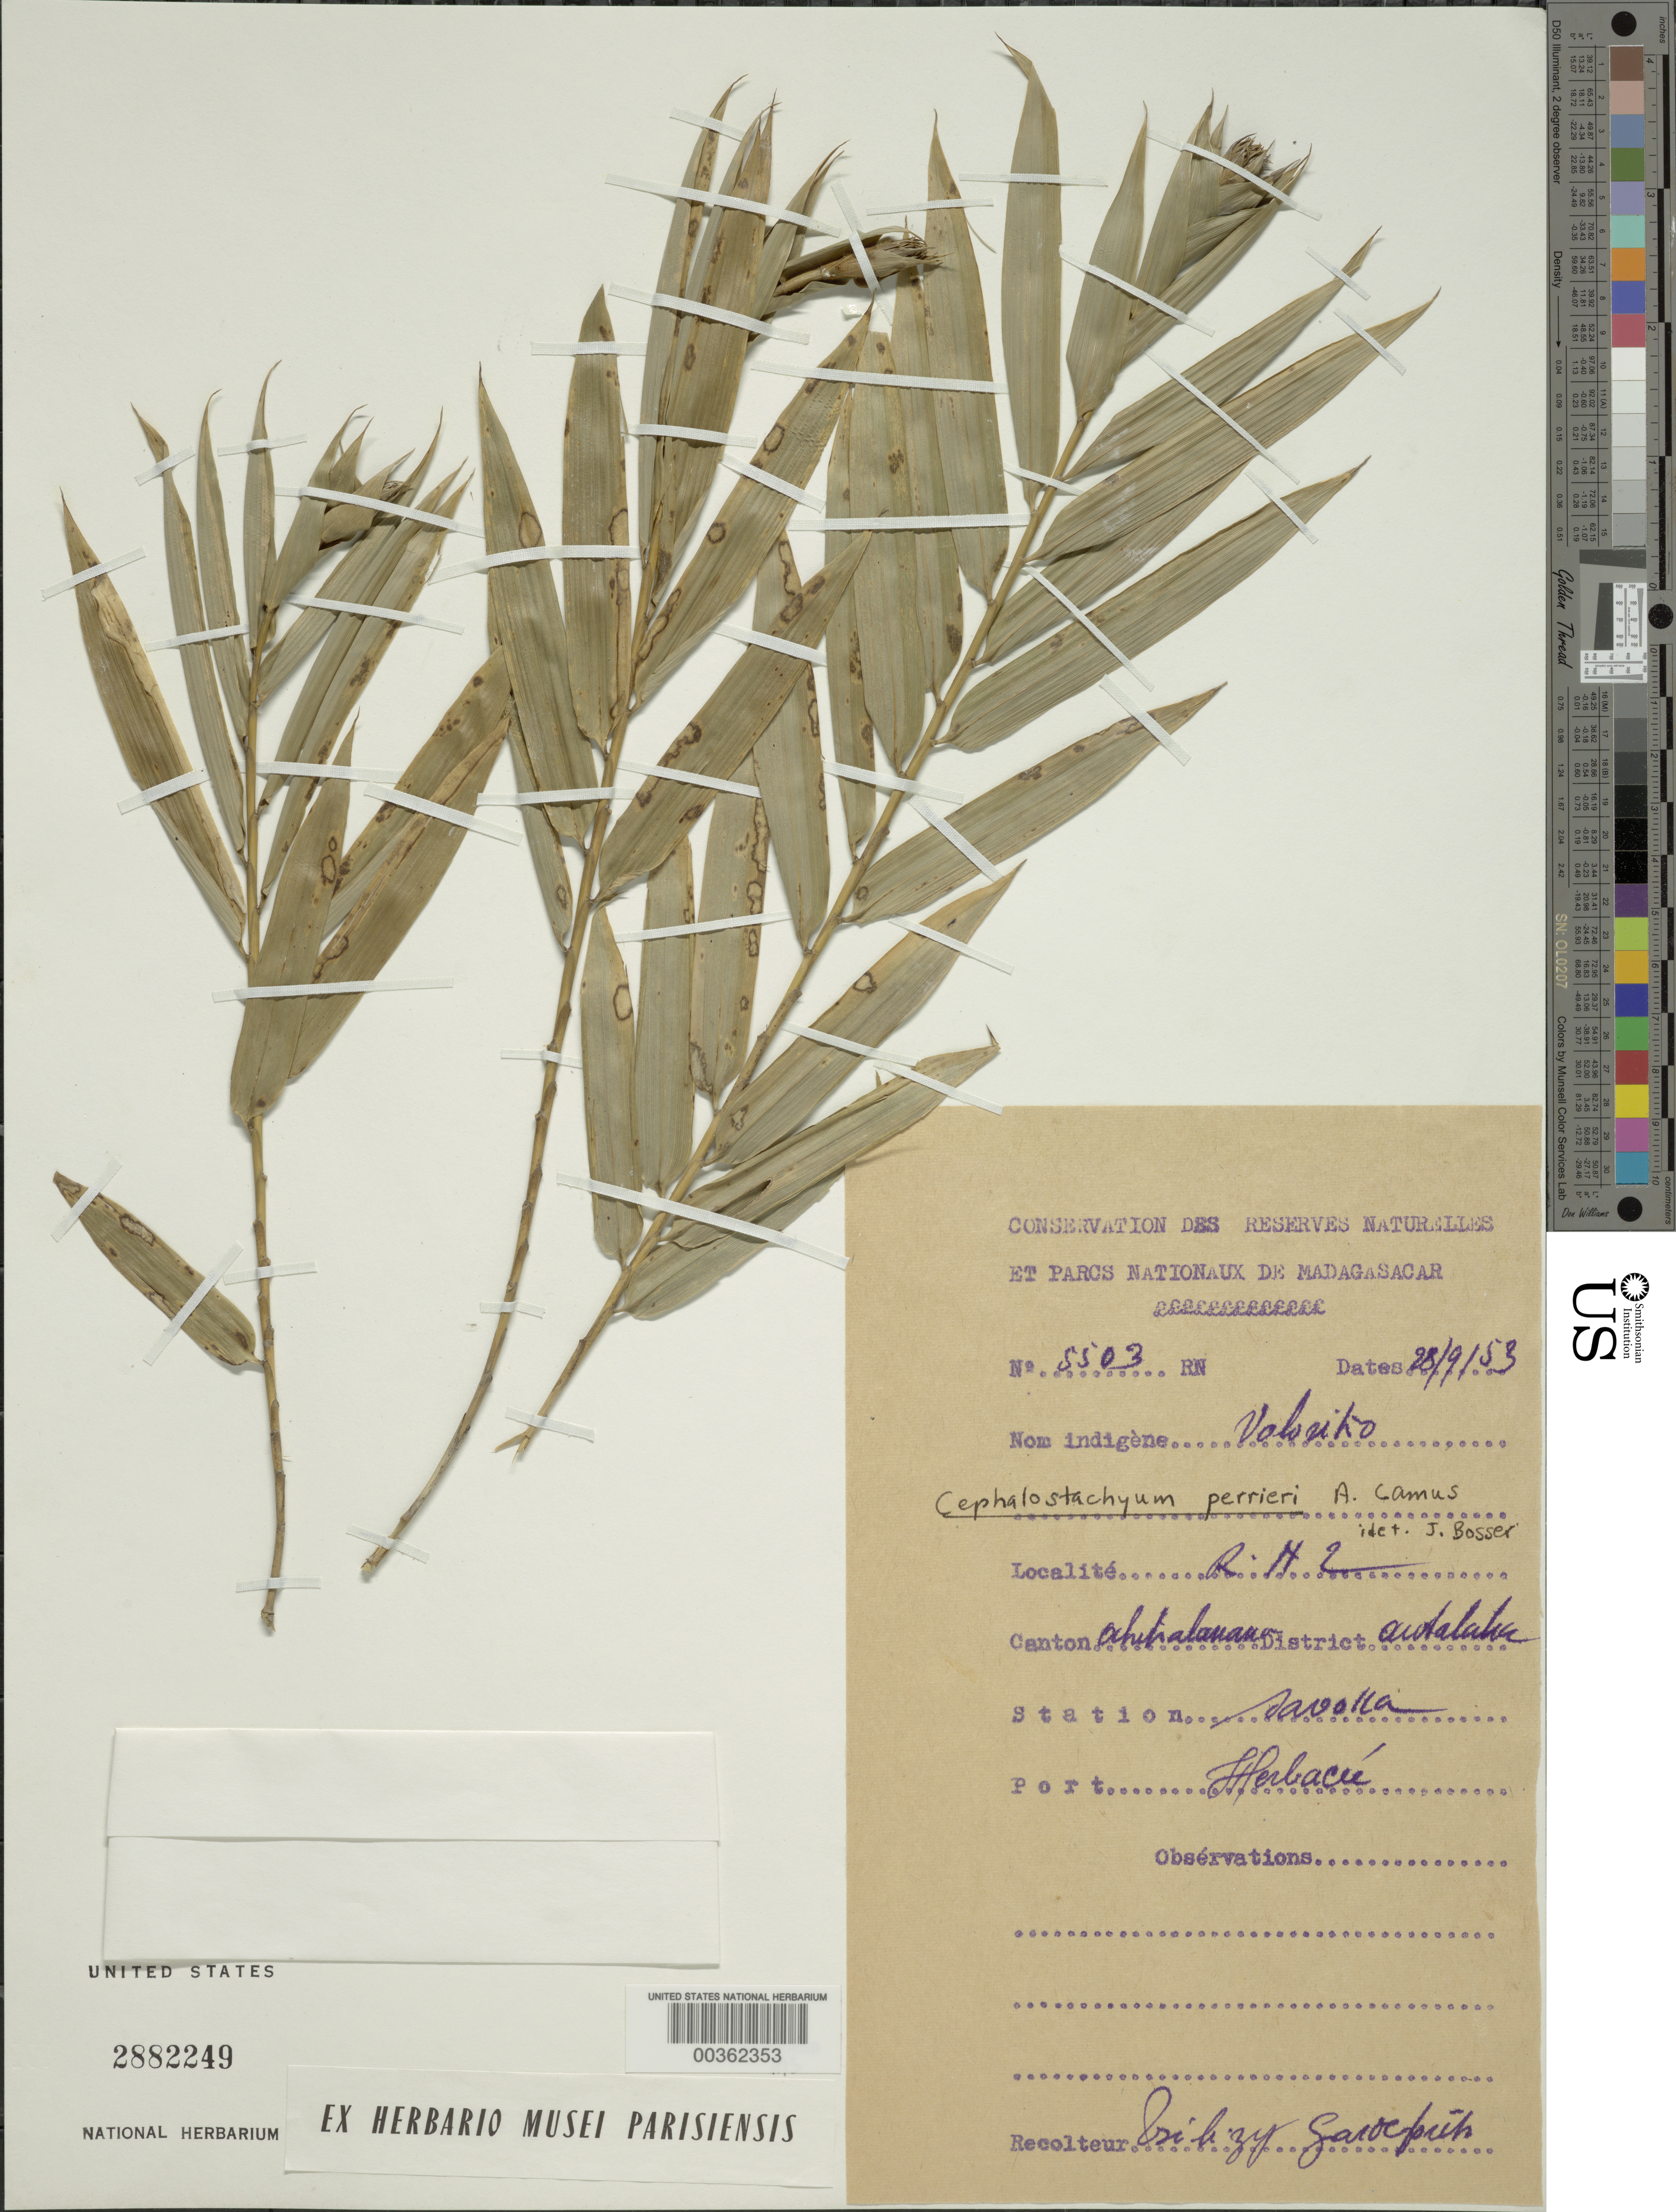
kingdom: Plantae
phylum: Tracheophyta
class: Liliopsida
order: Poales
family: Poaceae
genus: Cephalostachyum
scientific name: Cephalostachyum perrieri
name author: A. Camus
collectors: O. Garoepith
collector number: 5503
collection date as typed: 28 Sep 1953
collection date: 1953-09-28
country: Madagascar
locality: Rhz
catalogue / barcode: US 2882249